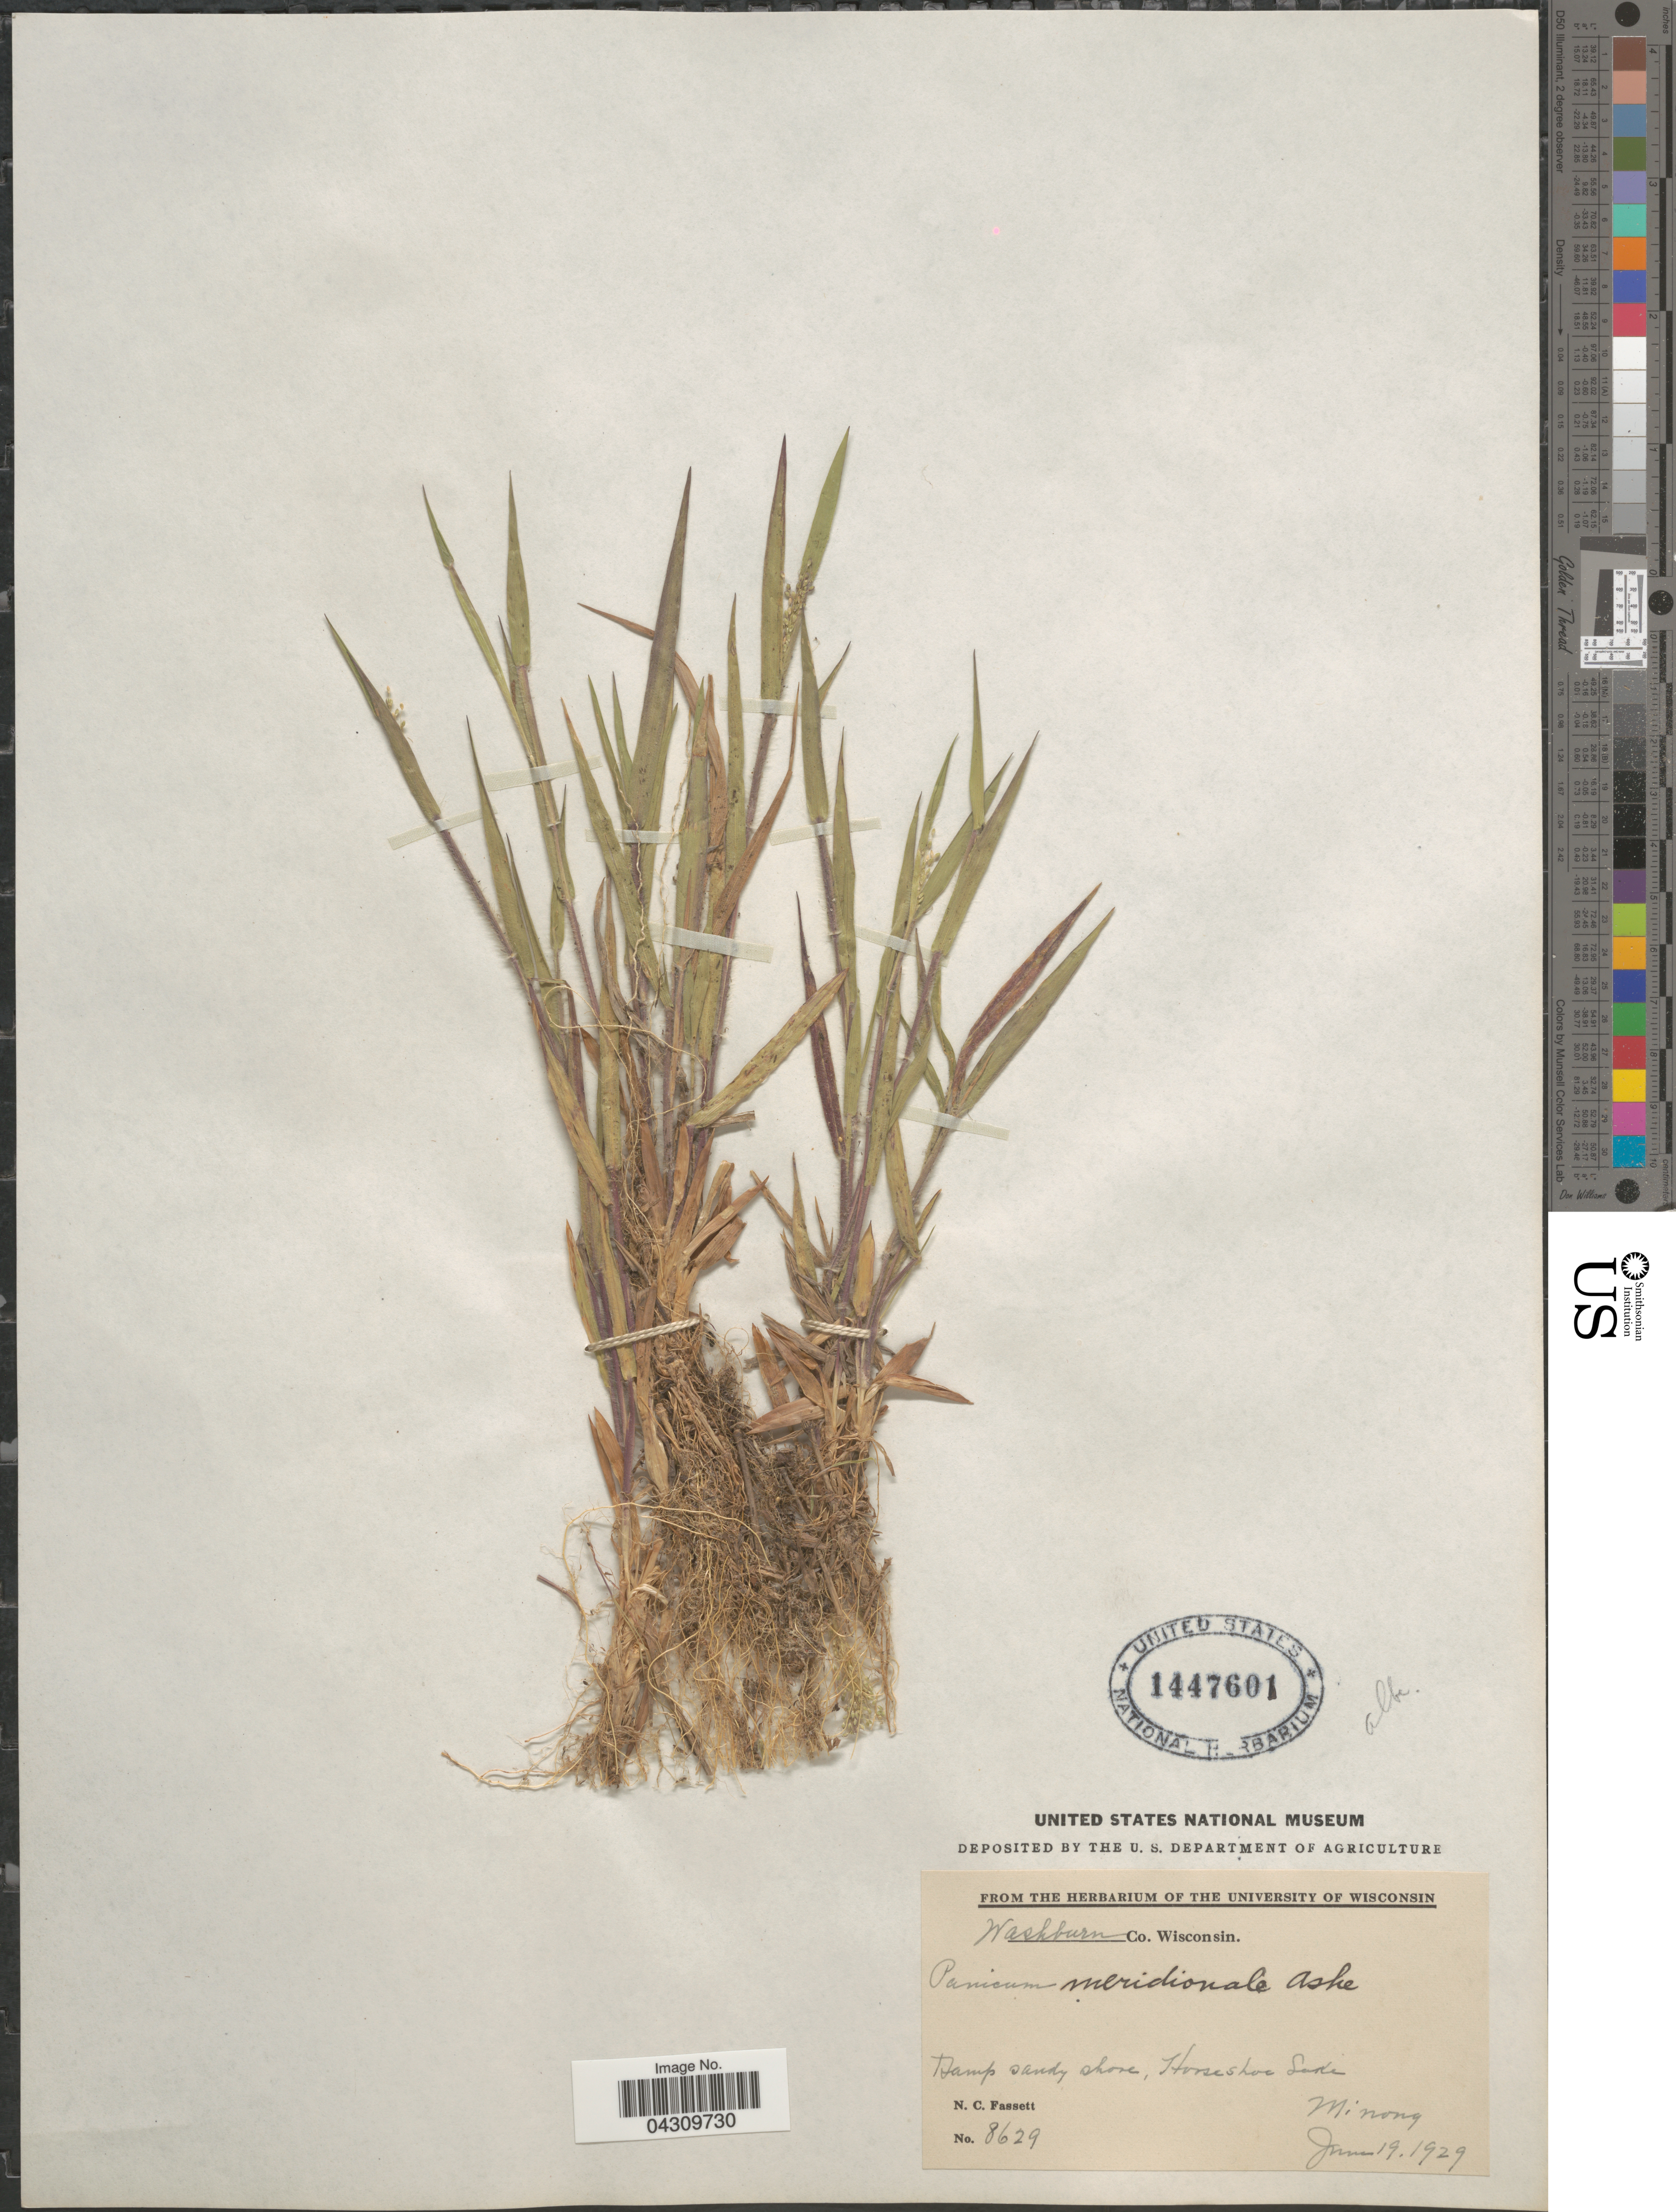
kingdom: Plantae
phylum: Tracheophyta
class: Liliopsida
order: Poales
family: Poaceae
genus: Dichanthelium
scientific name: Dichanthelium acuminatum var. acuminatum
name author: (Sw.) Gould & C.A. Clark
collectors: N. C. Fassett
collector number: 8629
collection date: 1929-06-19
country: United States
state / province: Wisconsin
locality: Washburn Co. Damp sandy shore, Horseshoe Lake. Minong.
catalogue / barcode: US 1447601